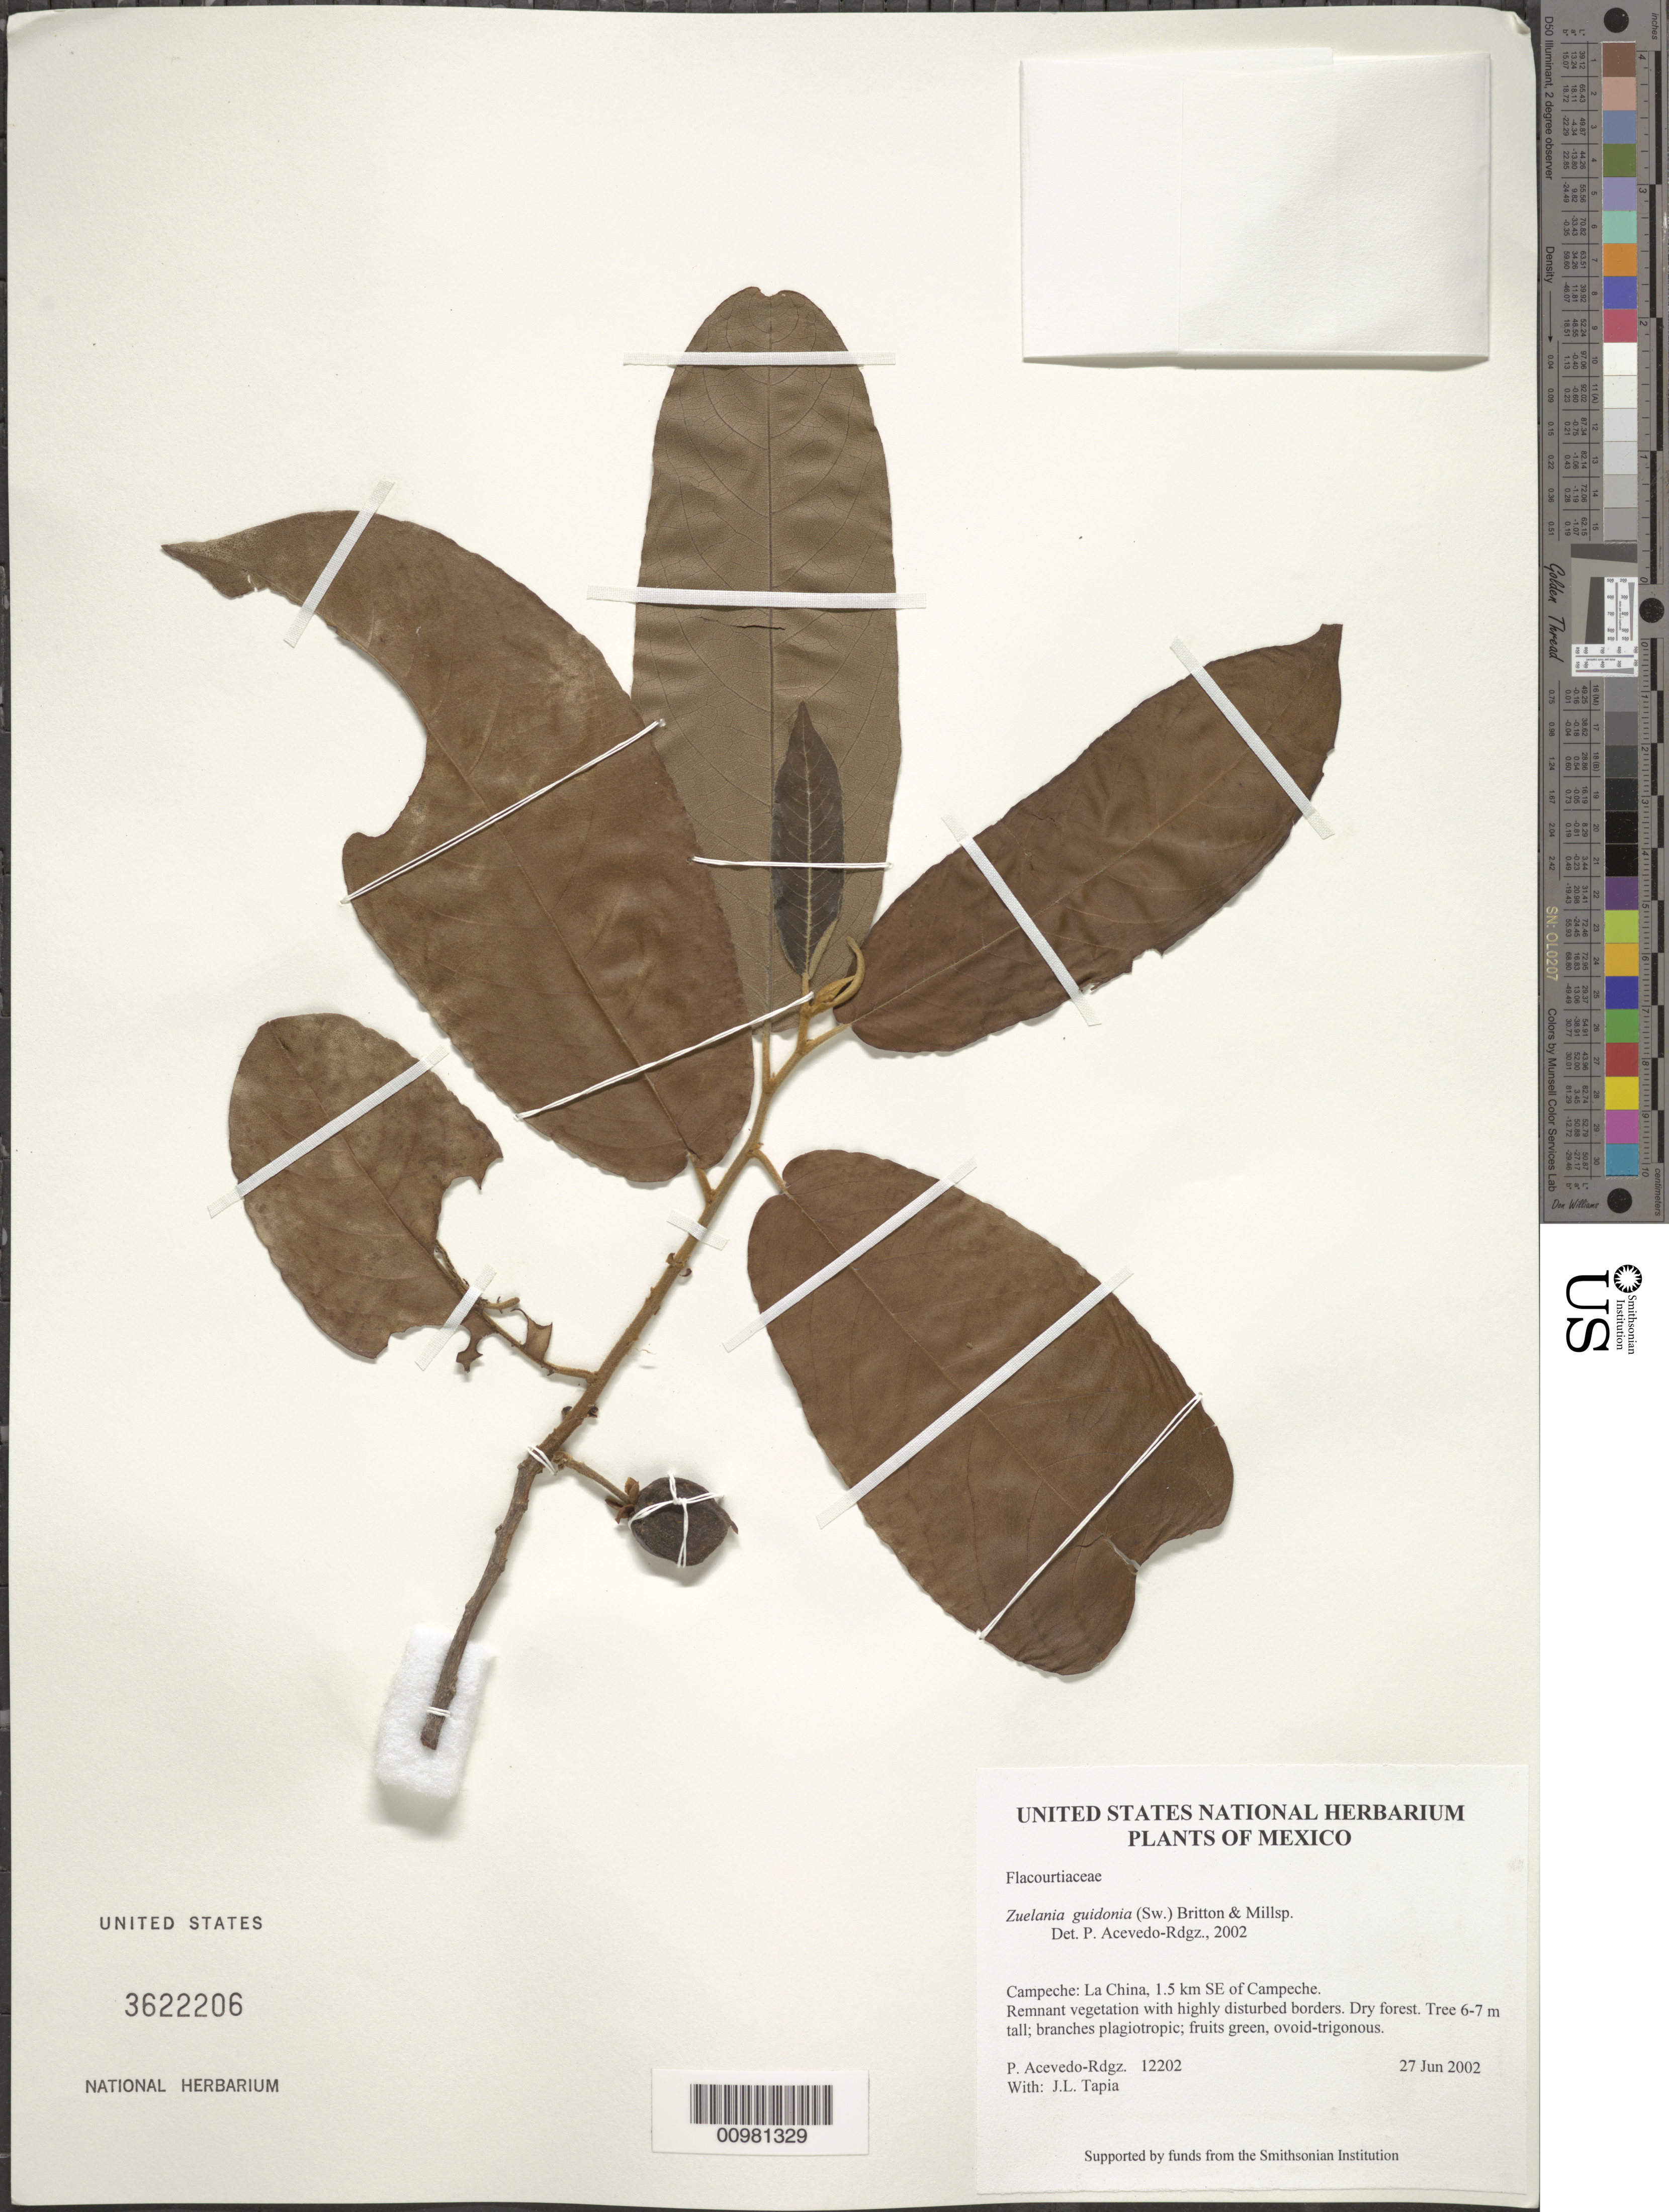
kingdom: Plantae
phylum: Tracheophyta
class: Magnoliopsida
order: Malpighiales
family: Salicaceae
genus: Casearia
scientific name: Casearia laetioides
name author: (A. Rich.) Warb.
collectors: P. Acevedo-Rodr. & J. L. Tapia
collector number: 12202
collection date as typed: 27 Jun 2002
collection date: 2002-06-27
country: Mexico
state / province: Campeche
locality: Campeche: La China, 1.5 km SE of Campeche.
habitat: Remnant vegetation with highly disturbed borders. Dry forest.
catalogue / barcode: US 3622206